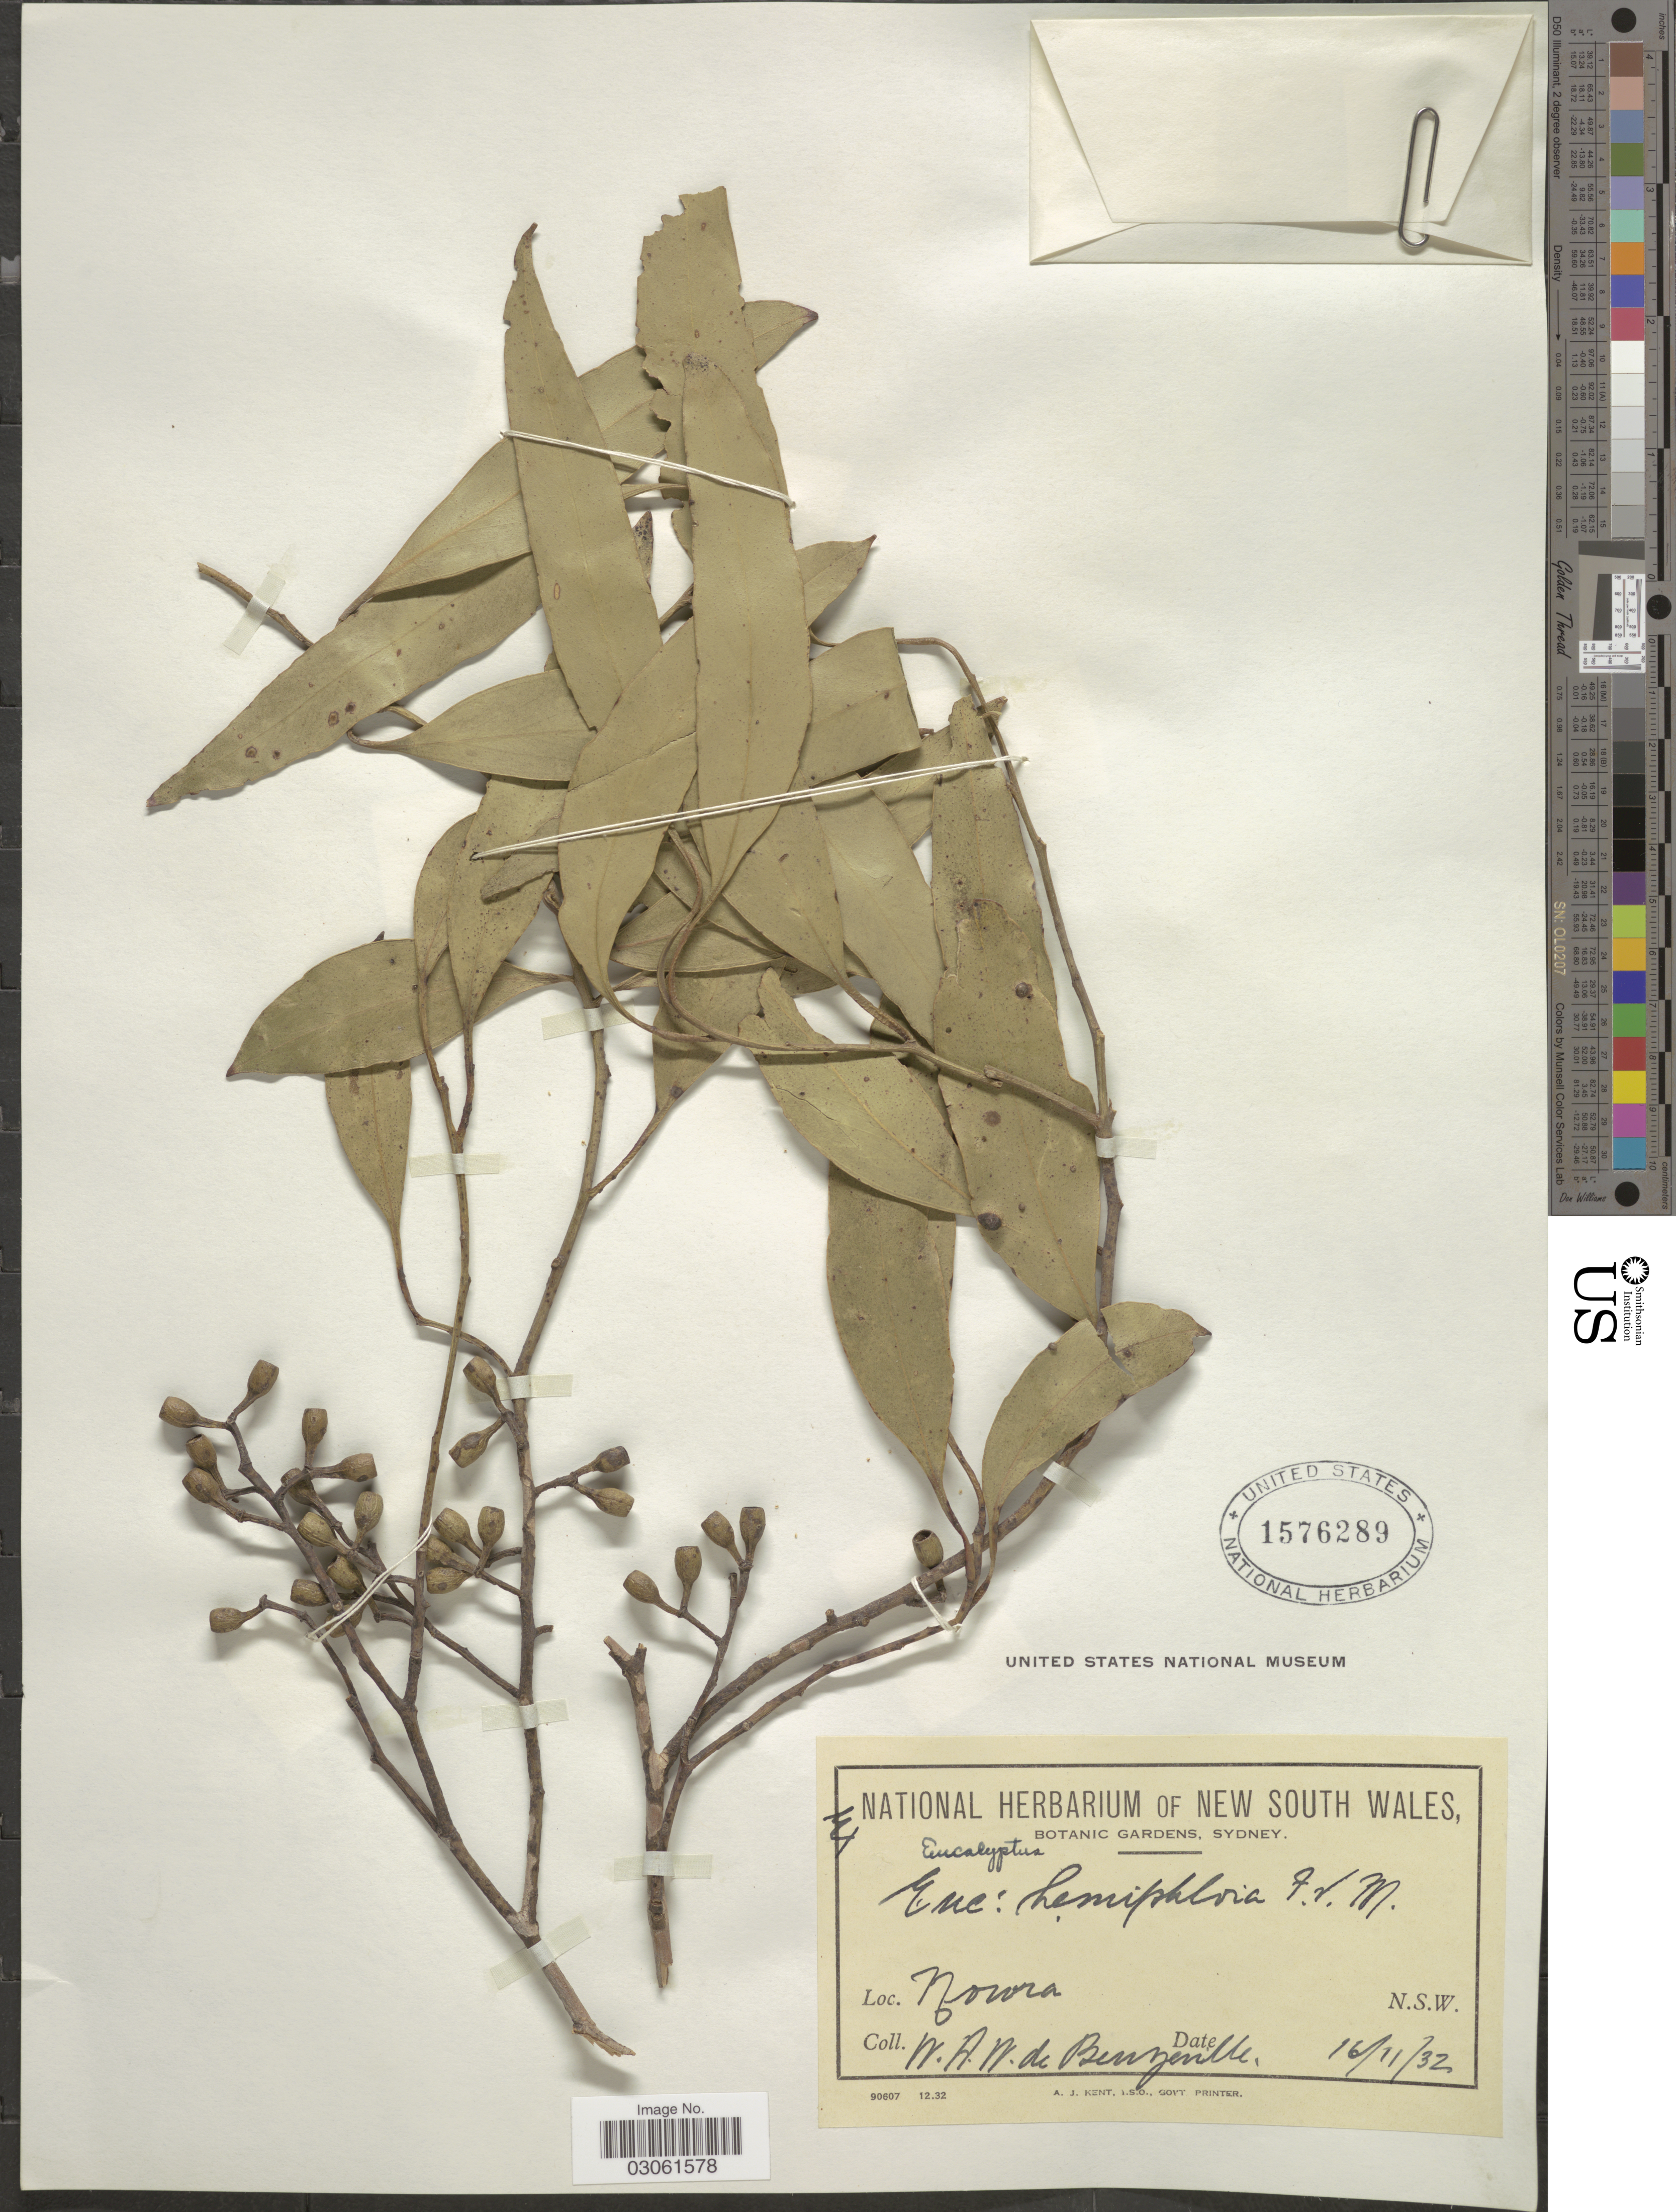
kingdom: Plantae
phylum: Tracheophyta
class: Magnoliopsida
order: Myrtales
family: Myrtaceae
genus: Eucalyptus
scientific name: Eucalyptus moluccana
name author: Roxb.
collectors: W. Beuzeville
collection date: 1932-11-16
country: Australia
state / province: New South Wales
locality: Nowra, N. S. W.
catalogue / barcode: US 1576289